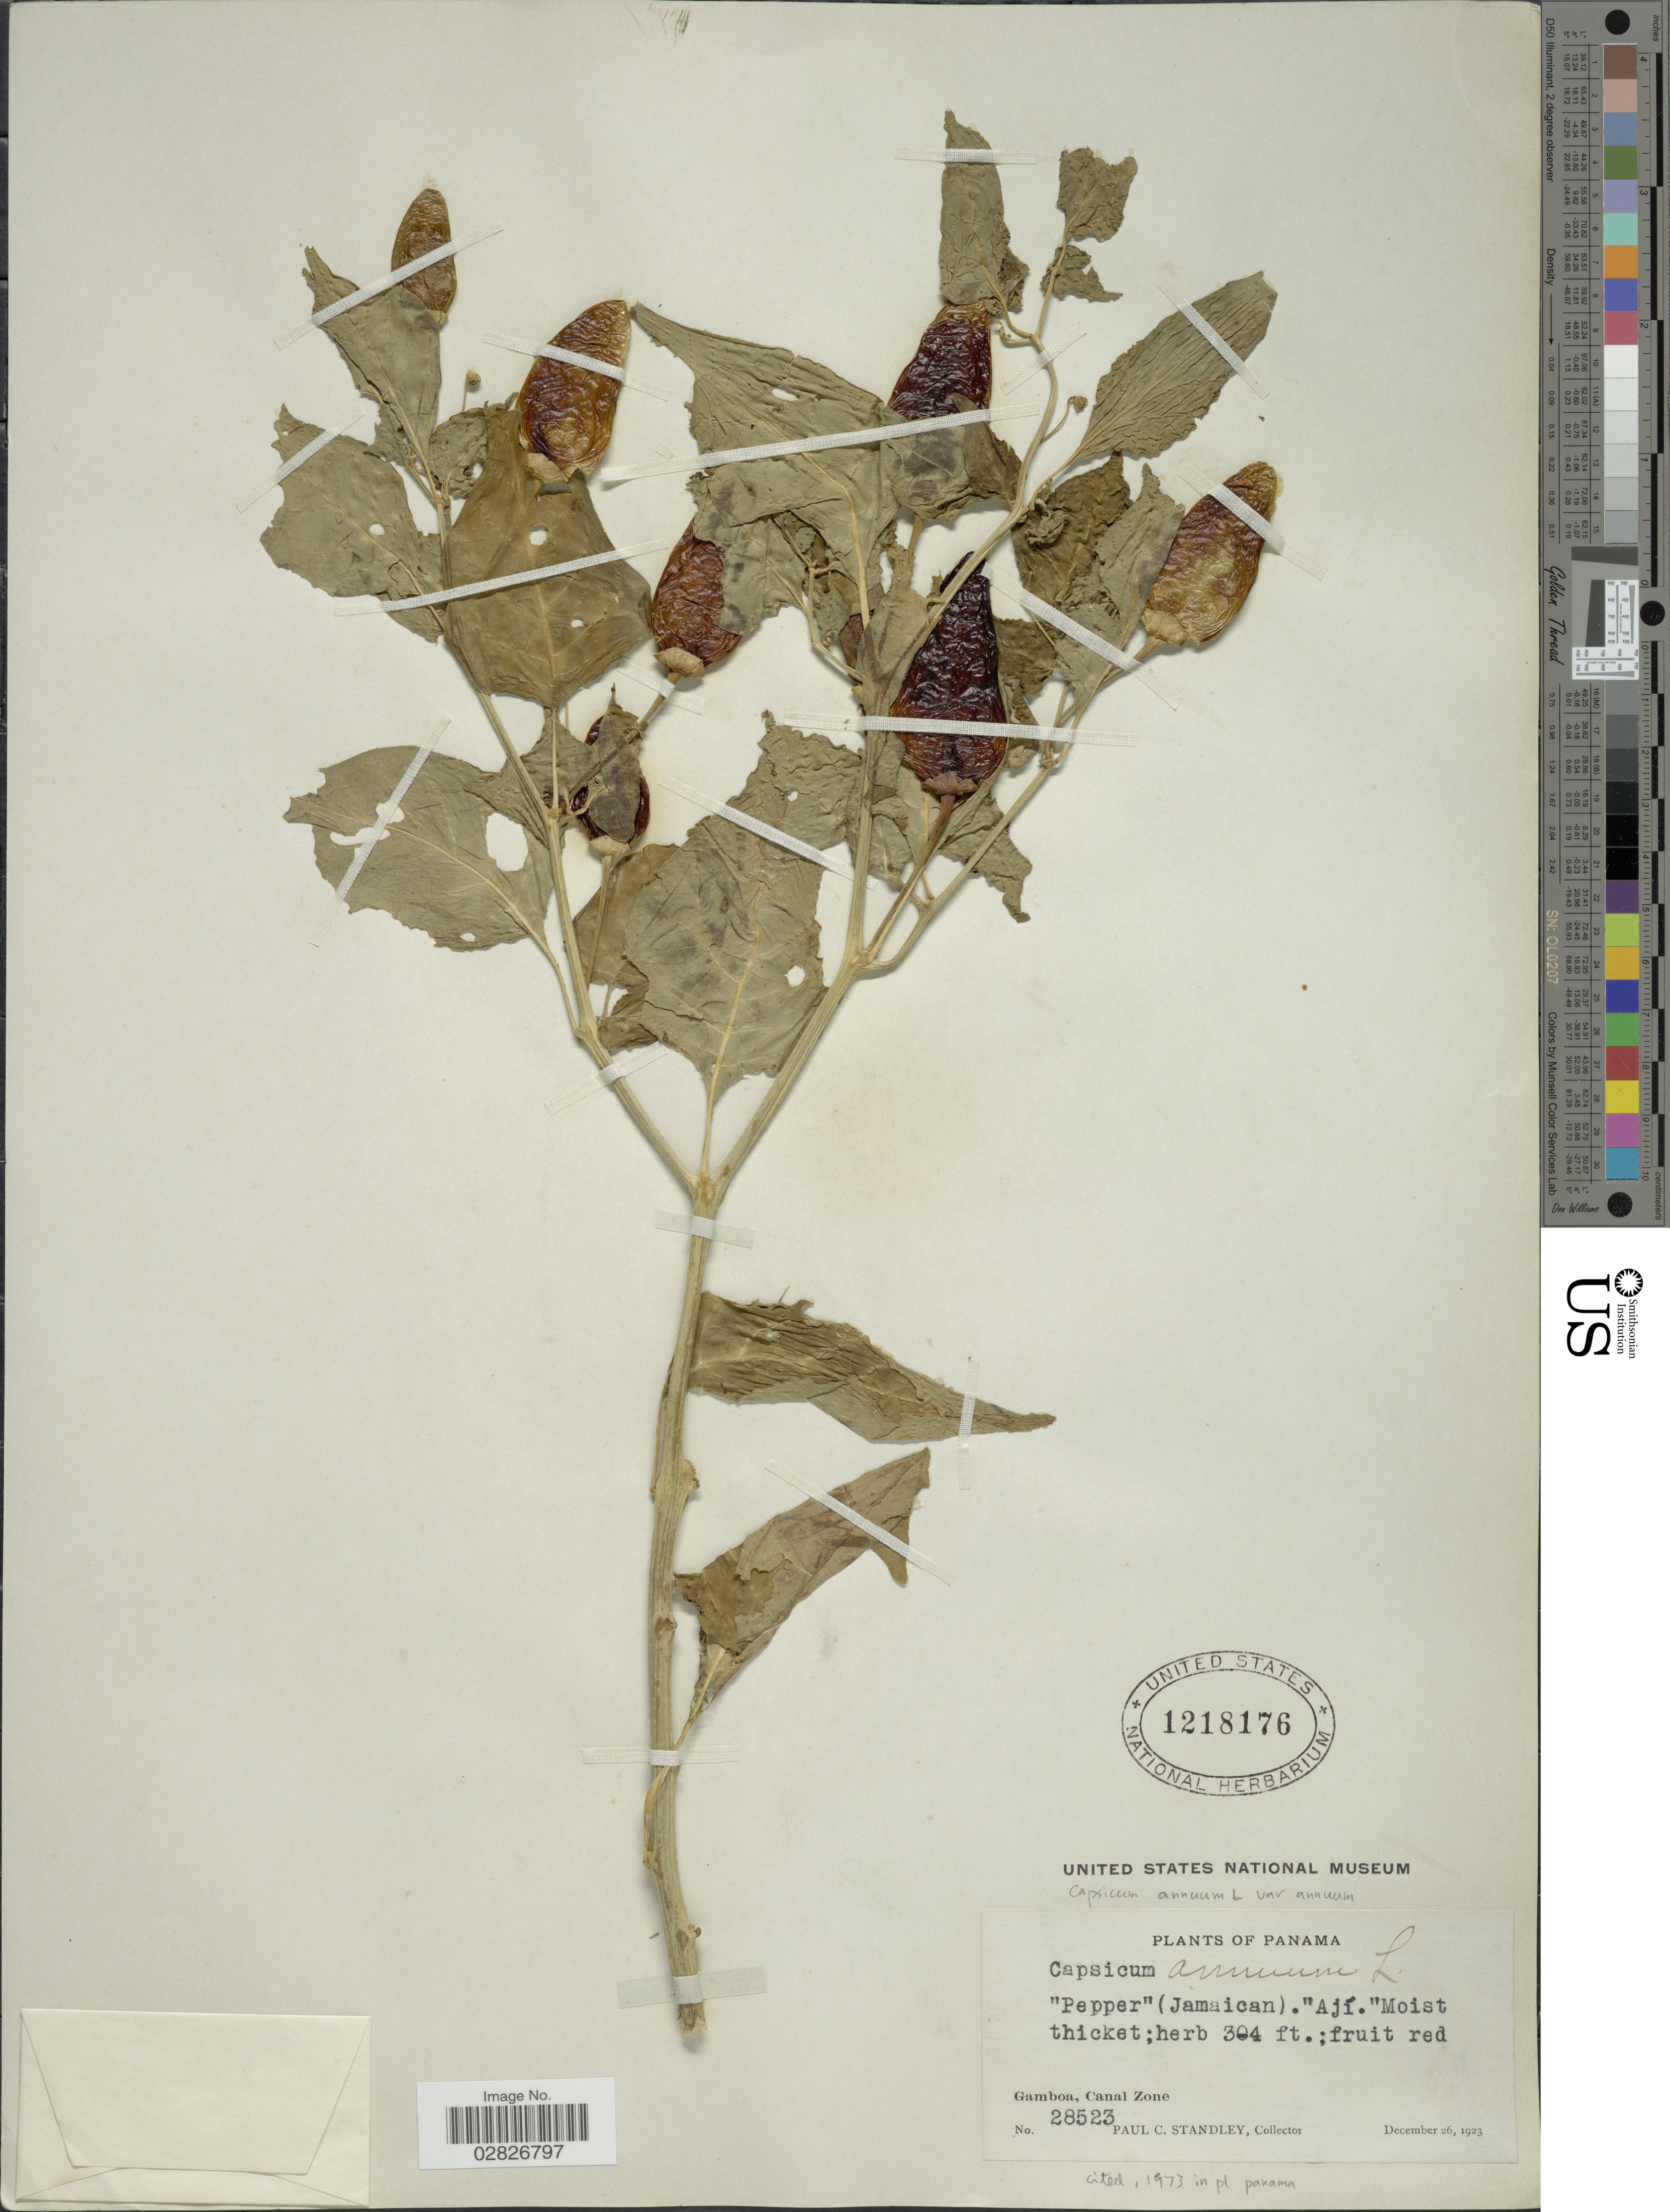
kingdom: Plantae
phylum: Tracheophyta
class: Magnoliopsida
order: Solanales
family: Solanaceae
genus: Capsicum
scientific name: Capsicum annuum 'Habanero'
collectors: P. C. Standley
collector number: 28523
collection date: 1923-12-26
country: Panama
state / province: Colón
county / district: Canal Zone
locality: Gamboa, Canal Zone.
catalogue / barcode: US 1218176